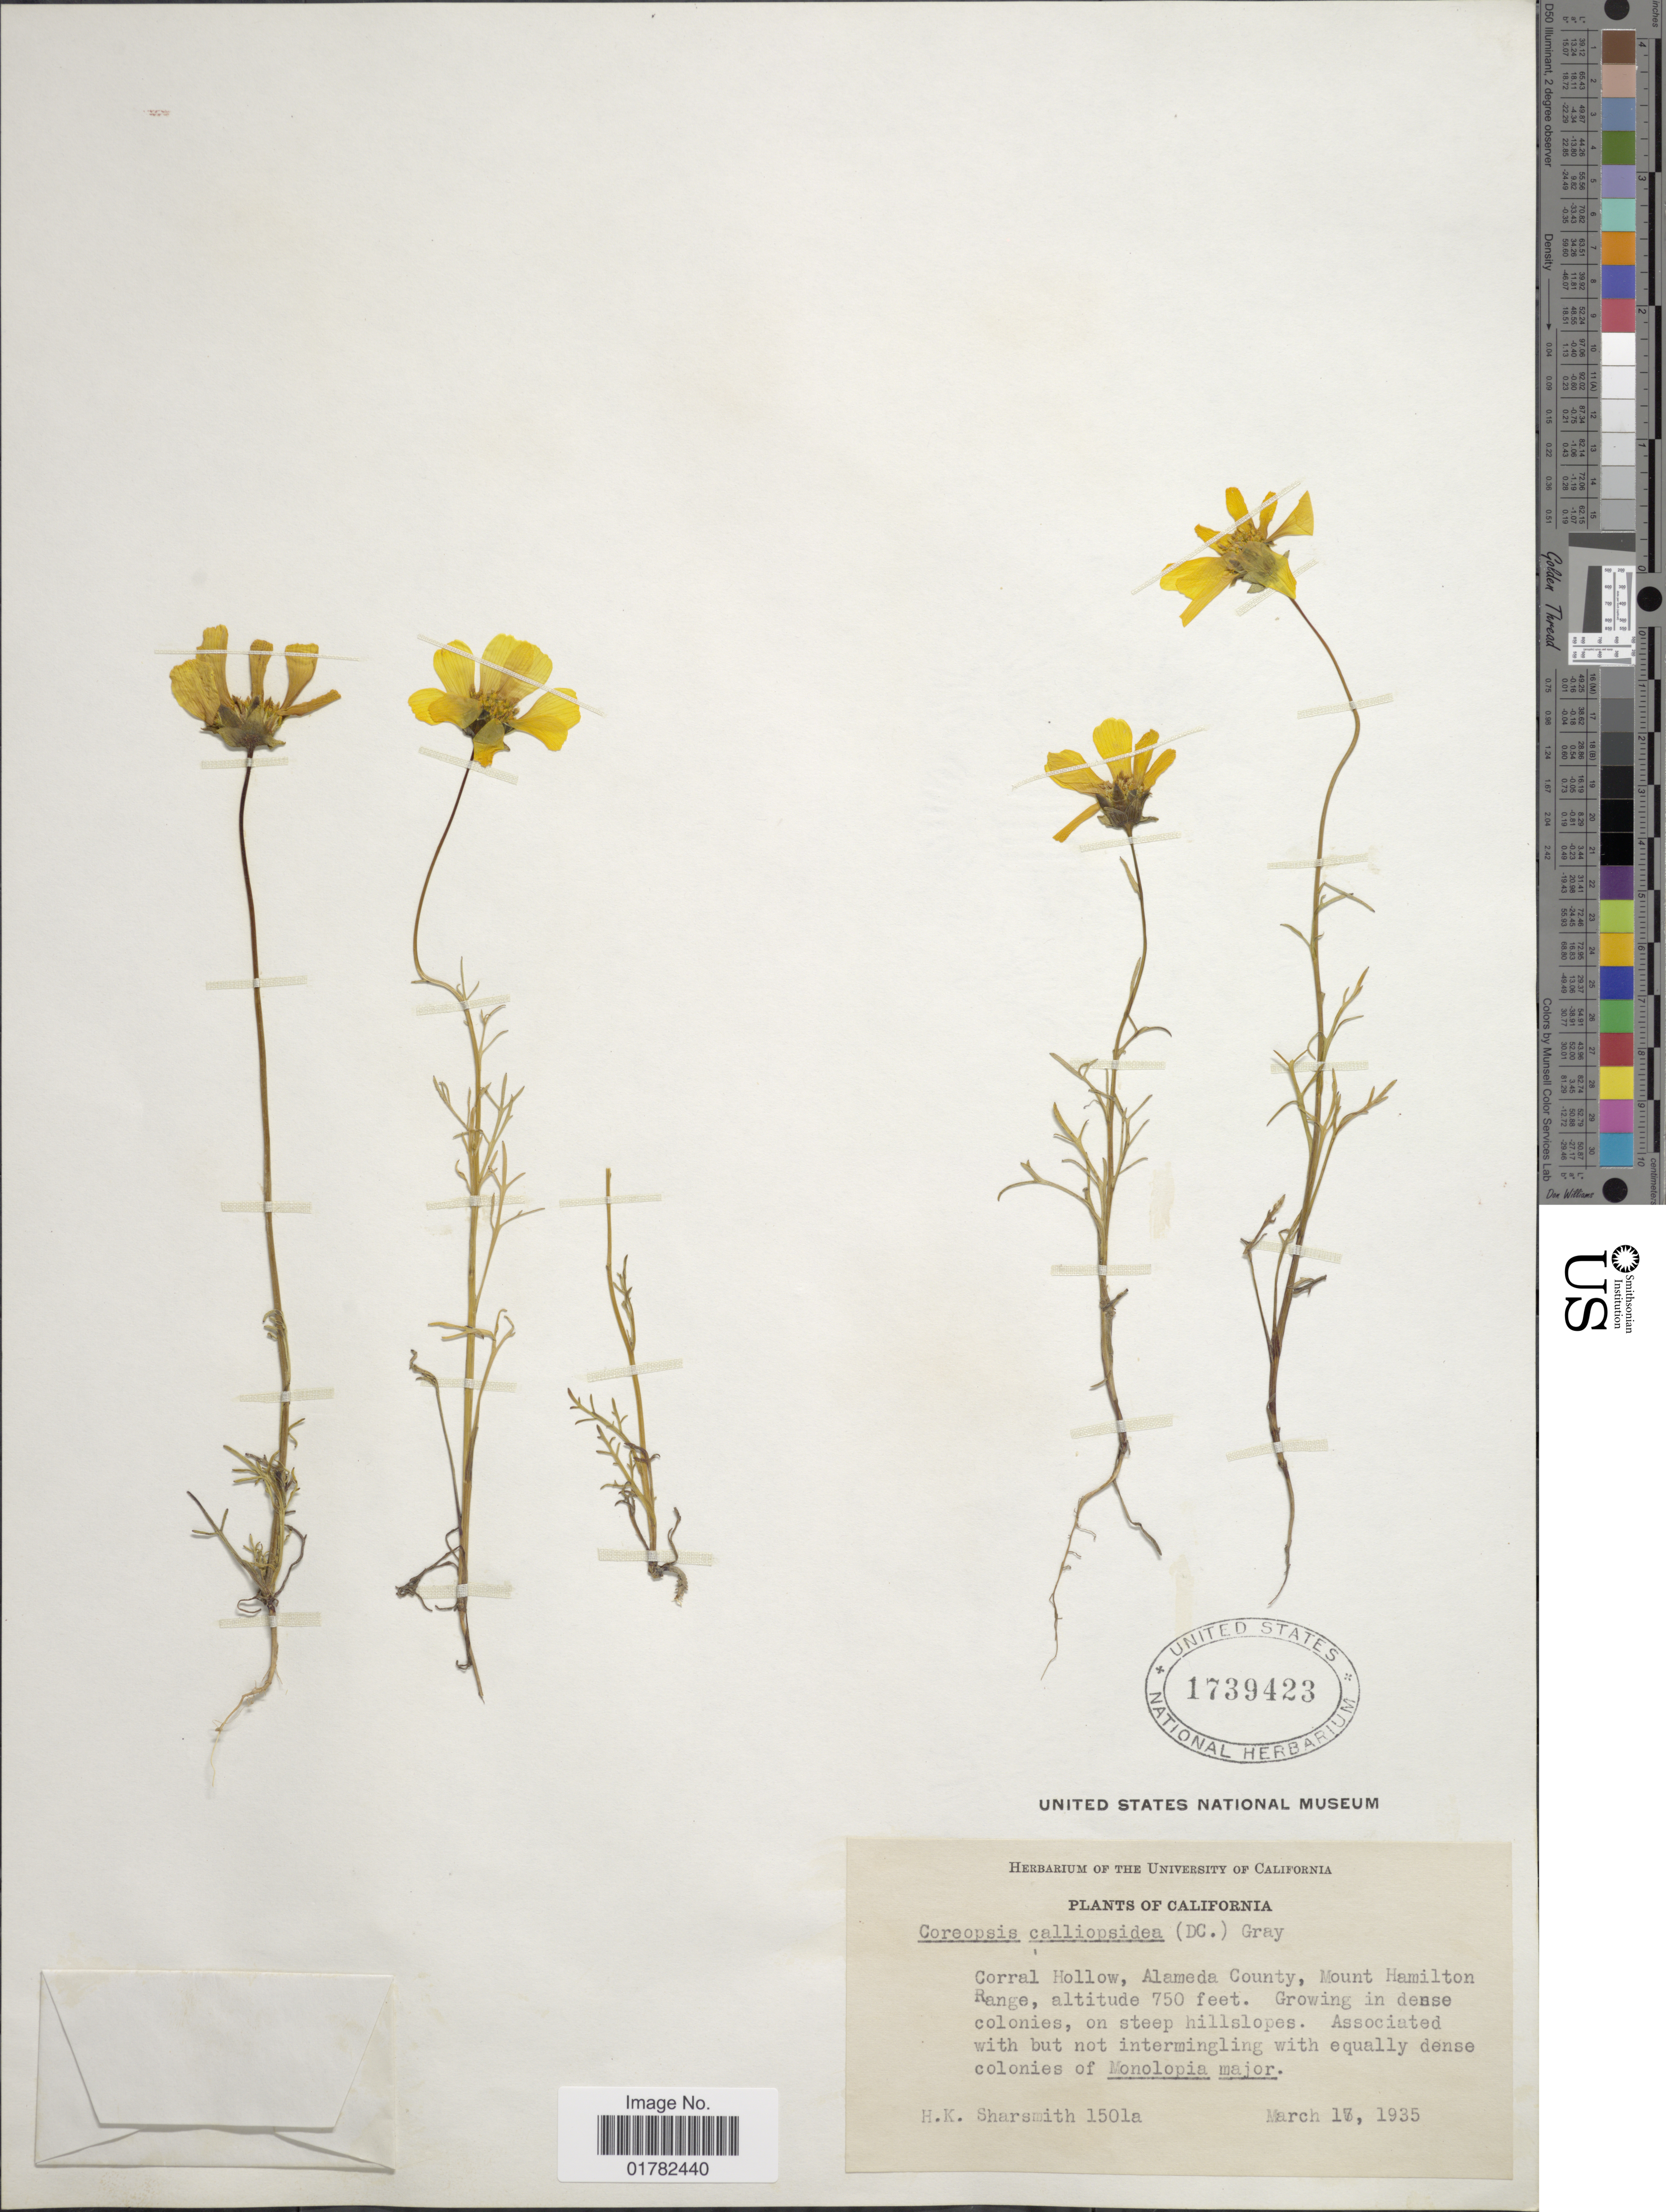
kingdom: Plantae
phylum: Tracheophyta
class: Magnoliopsida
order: Asterales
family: Asteraceae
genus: Coreopsis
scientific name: Coreopsis calliopsidea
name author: (DC.) A. Gray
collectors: H. Sharsmith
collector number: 1501a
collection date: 1935-03-17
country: United States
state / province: California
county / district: Alameda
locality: Corral Hollow, Alameda County, Mount Hamilton Range, growing in dense colonies, on steep hillslopes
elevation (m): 229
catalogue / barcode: US 1739423